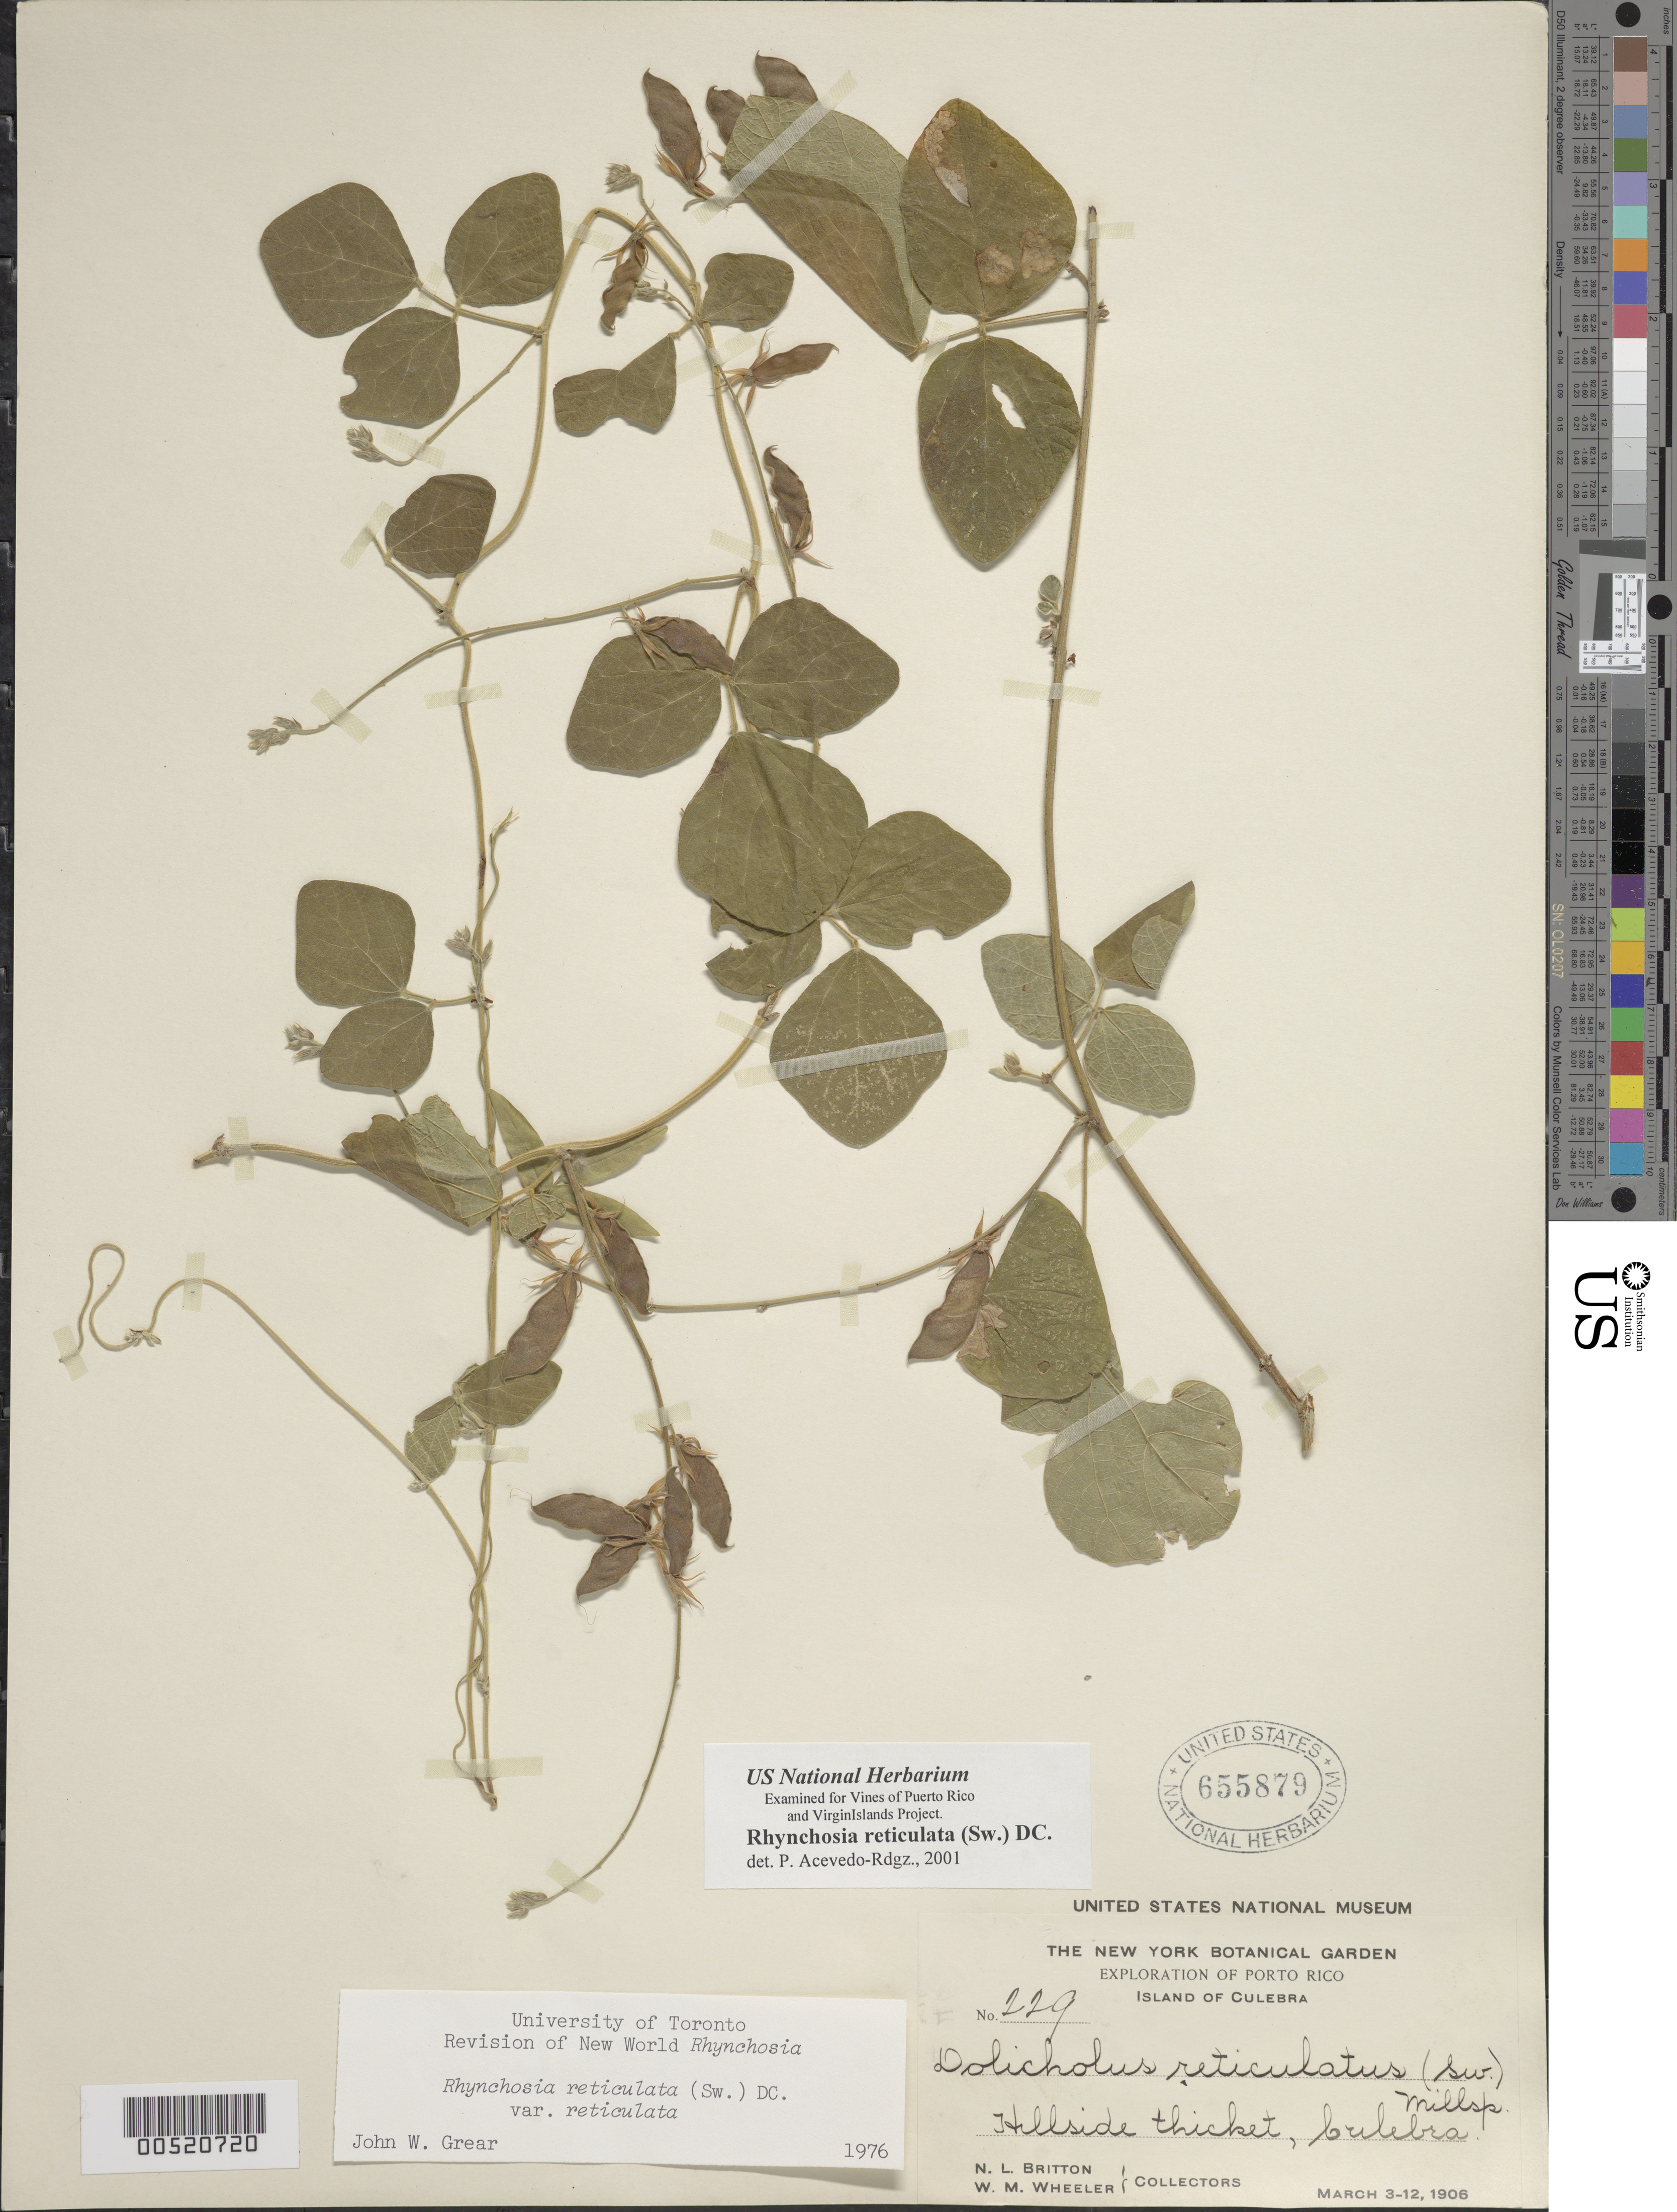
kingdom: Plantae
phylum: Tracheophyta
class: Magnoliopsida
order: Fabales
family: Fabaceae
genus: Rhynchosia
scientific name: Rhynchosia reticulata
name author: (Sw.) DC.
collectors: N. Britton & W. Wheeler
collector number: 229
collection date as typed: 03 Mar 1906 to 12 Mar 1906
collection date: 1906-03-03/1906-03-12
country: Puerto Rico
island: Greater Antilles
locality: Culebra Island. Hillside thicket.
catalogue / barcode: US 655879